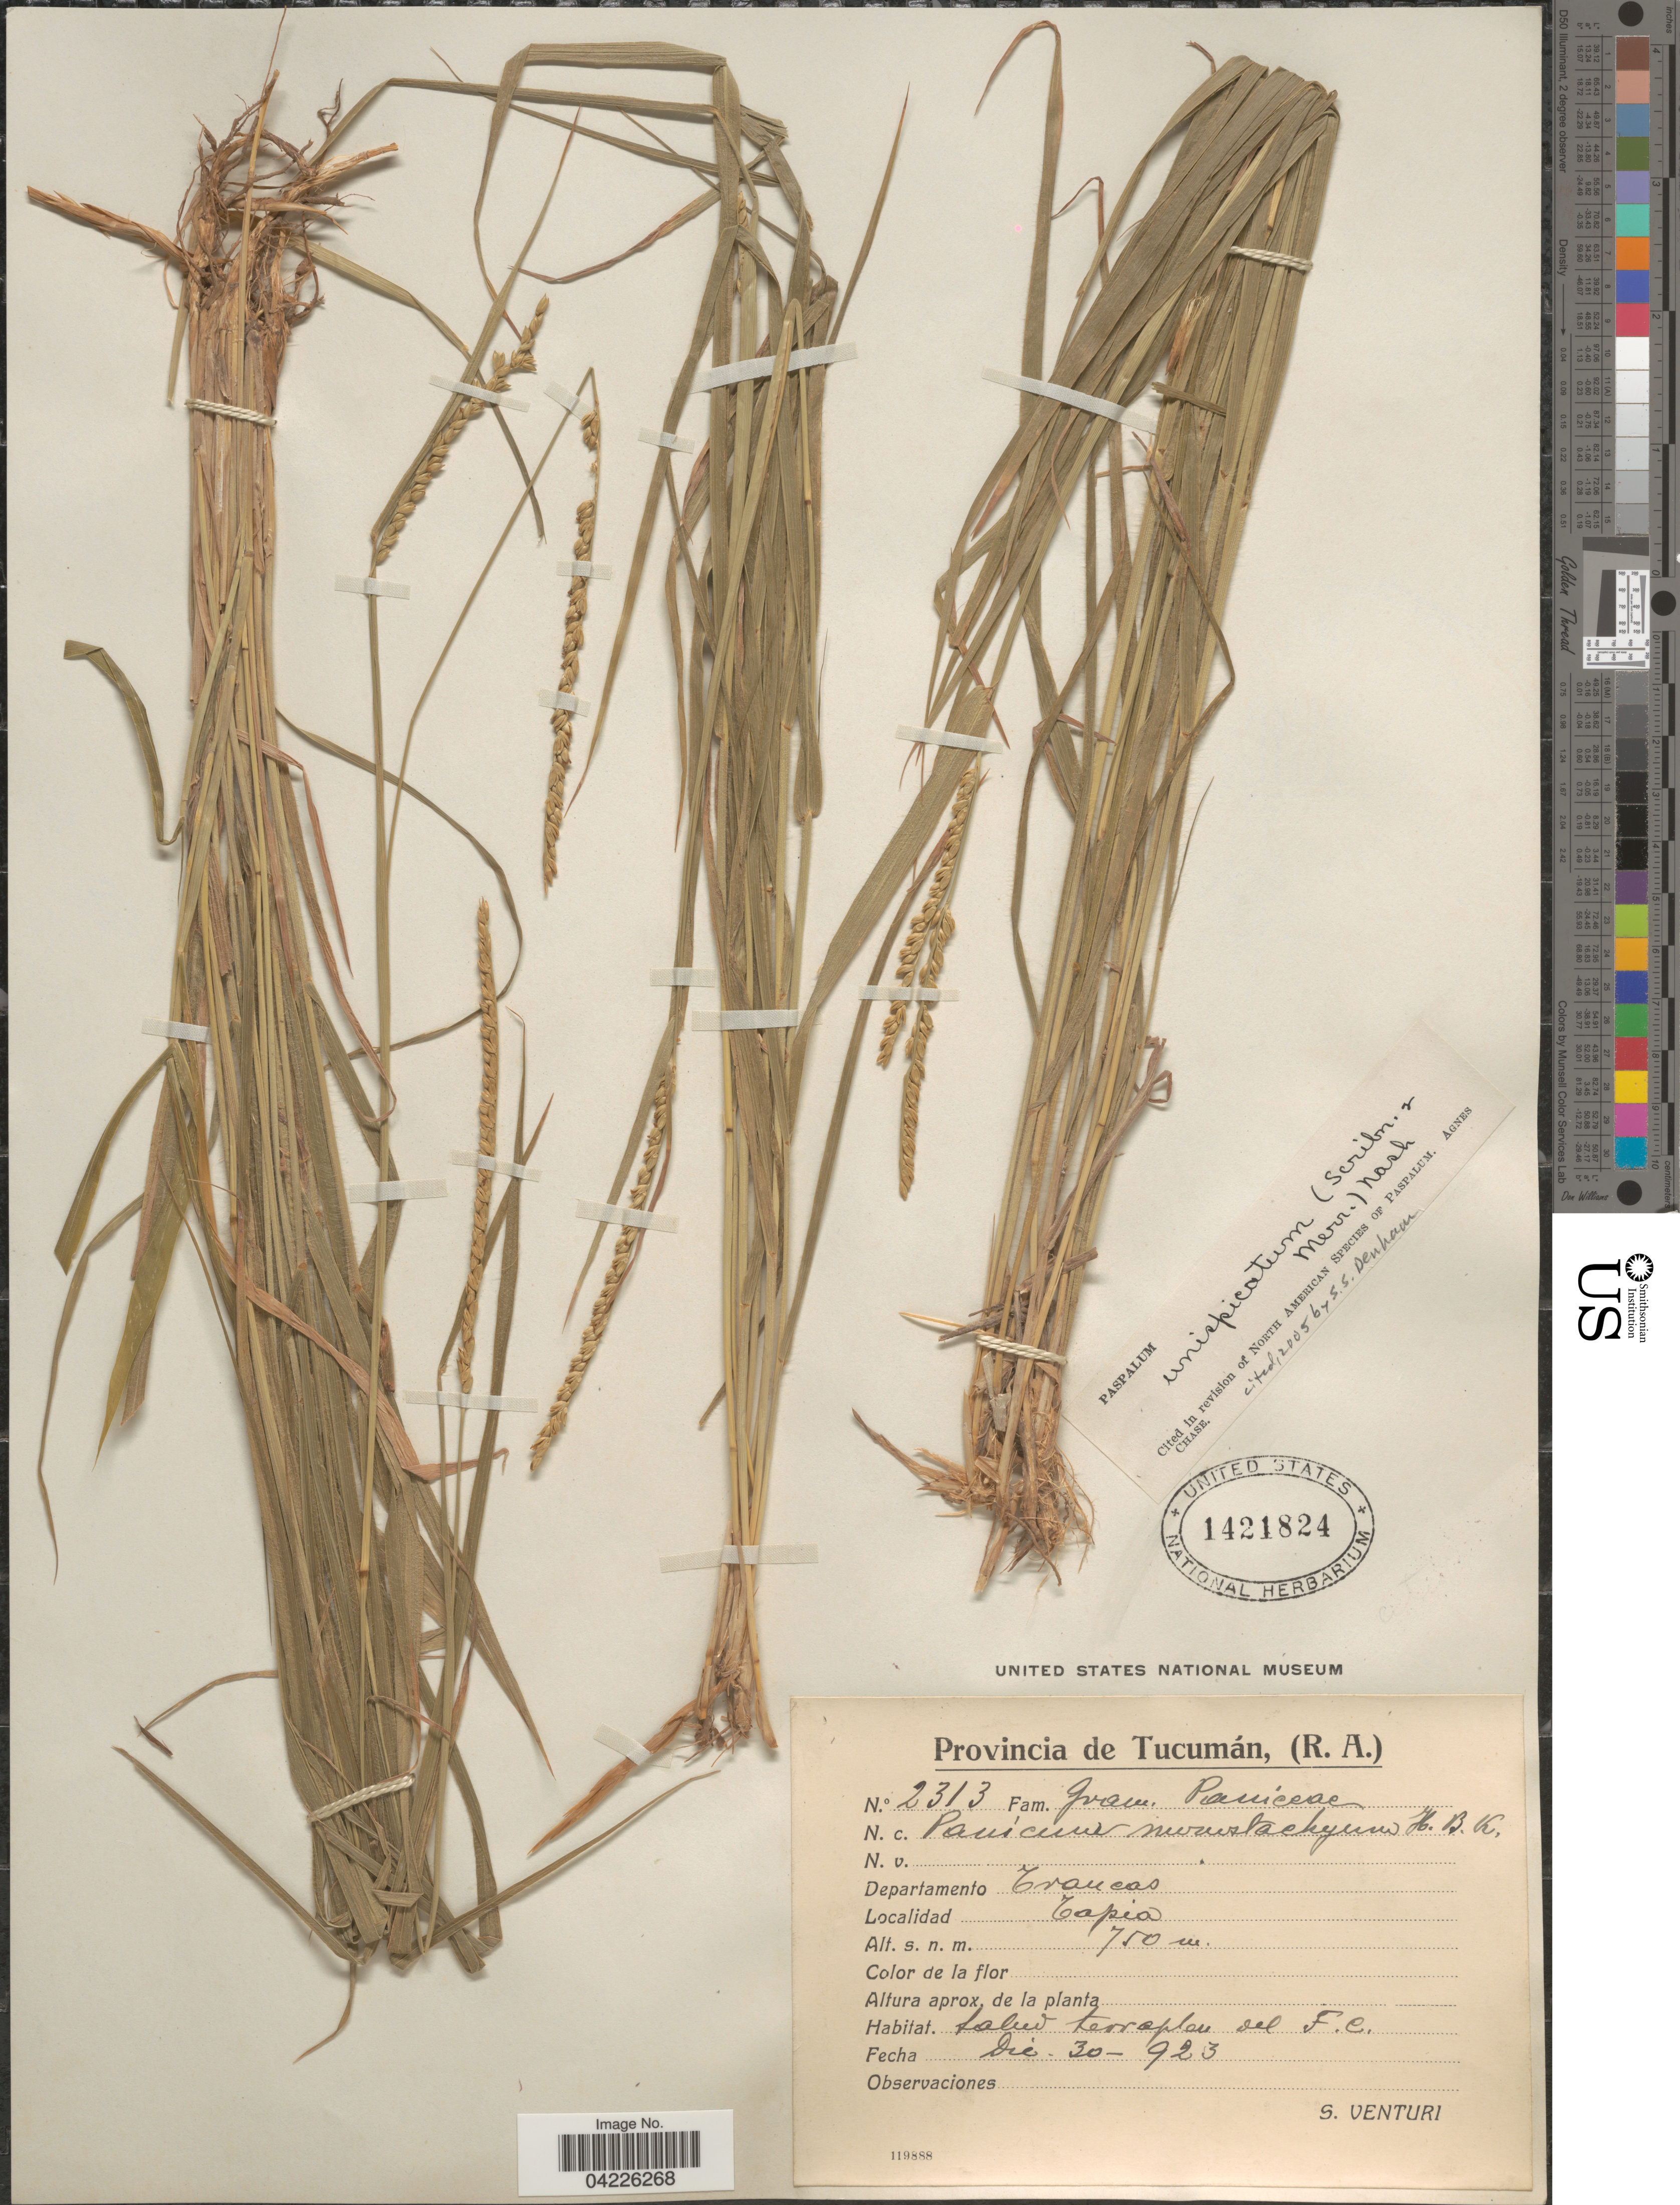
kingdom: Plantae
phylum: Tracheophyta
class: Liliopsida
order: Poales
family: Poaceae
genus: Paspalum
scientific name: Paspalum unispicatum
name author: (Scribn. & Merr.) Nash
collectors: S. Venturi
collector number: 2313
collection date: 1923-12-30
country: Argentina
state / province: Tucuman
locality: Departamento Trancas. Tapia.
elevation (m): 750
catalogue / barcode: US 1421824